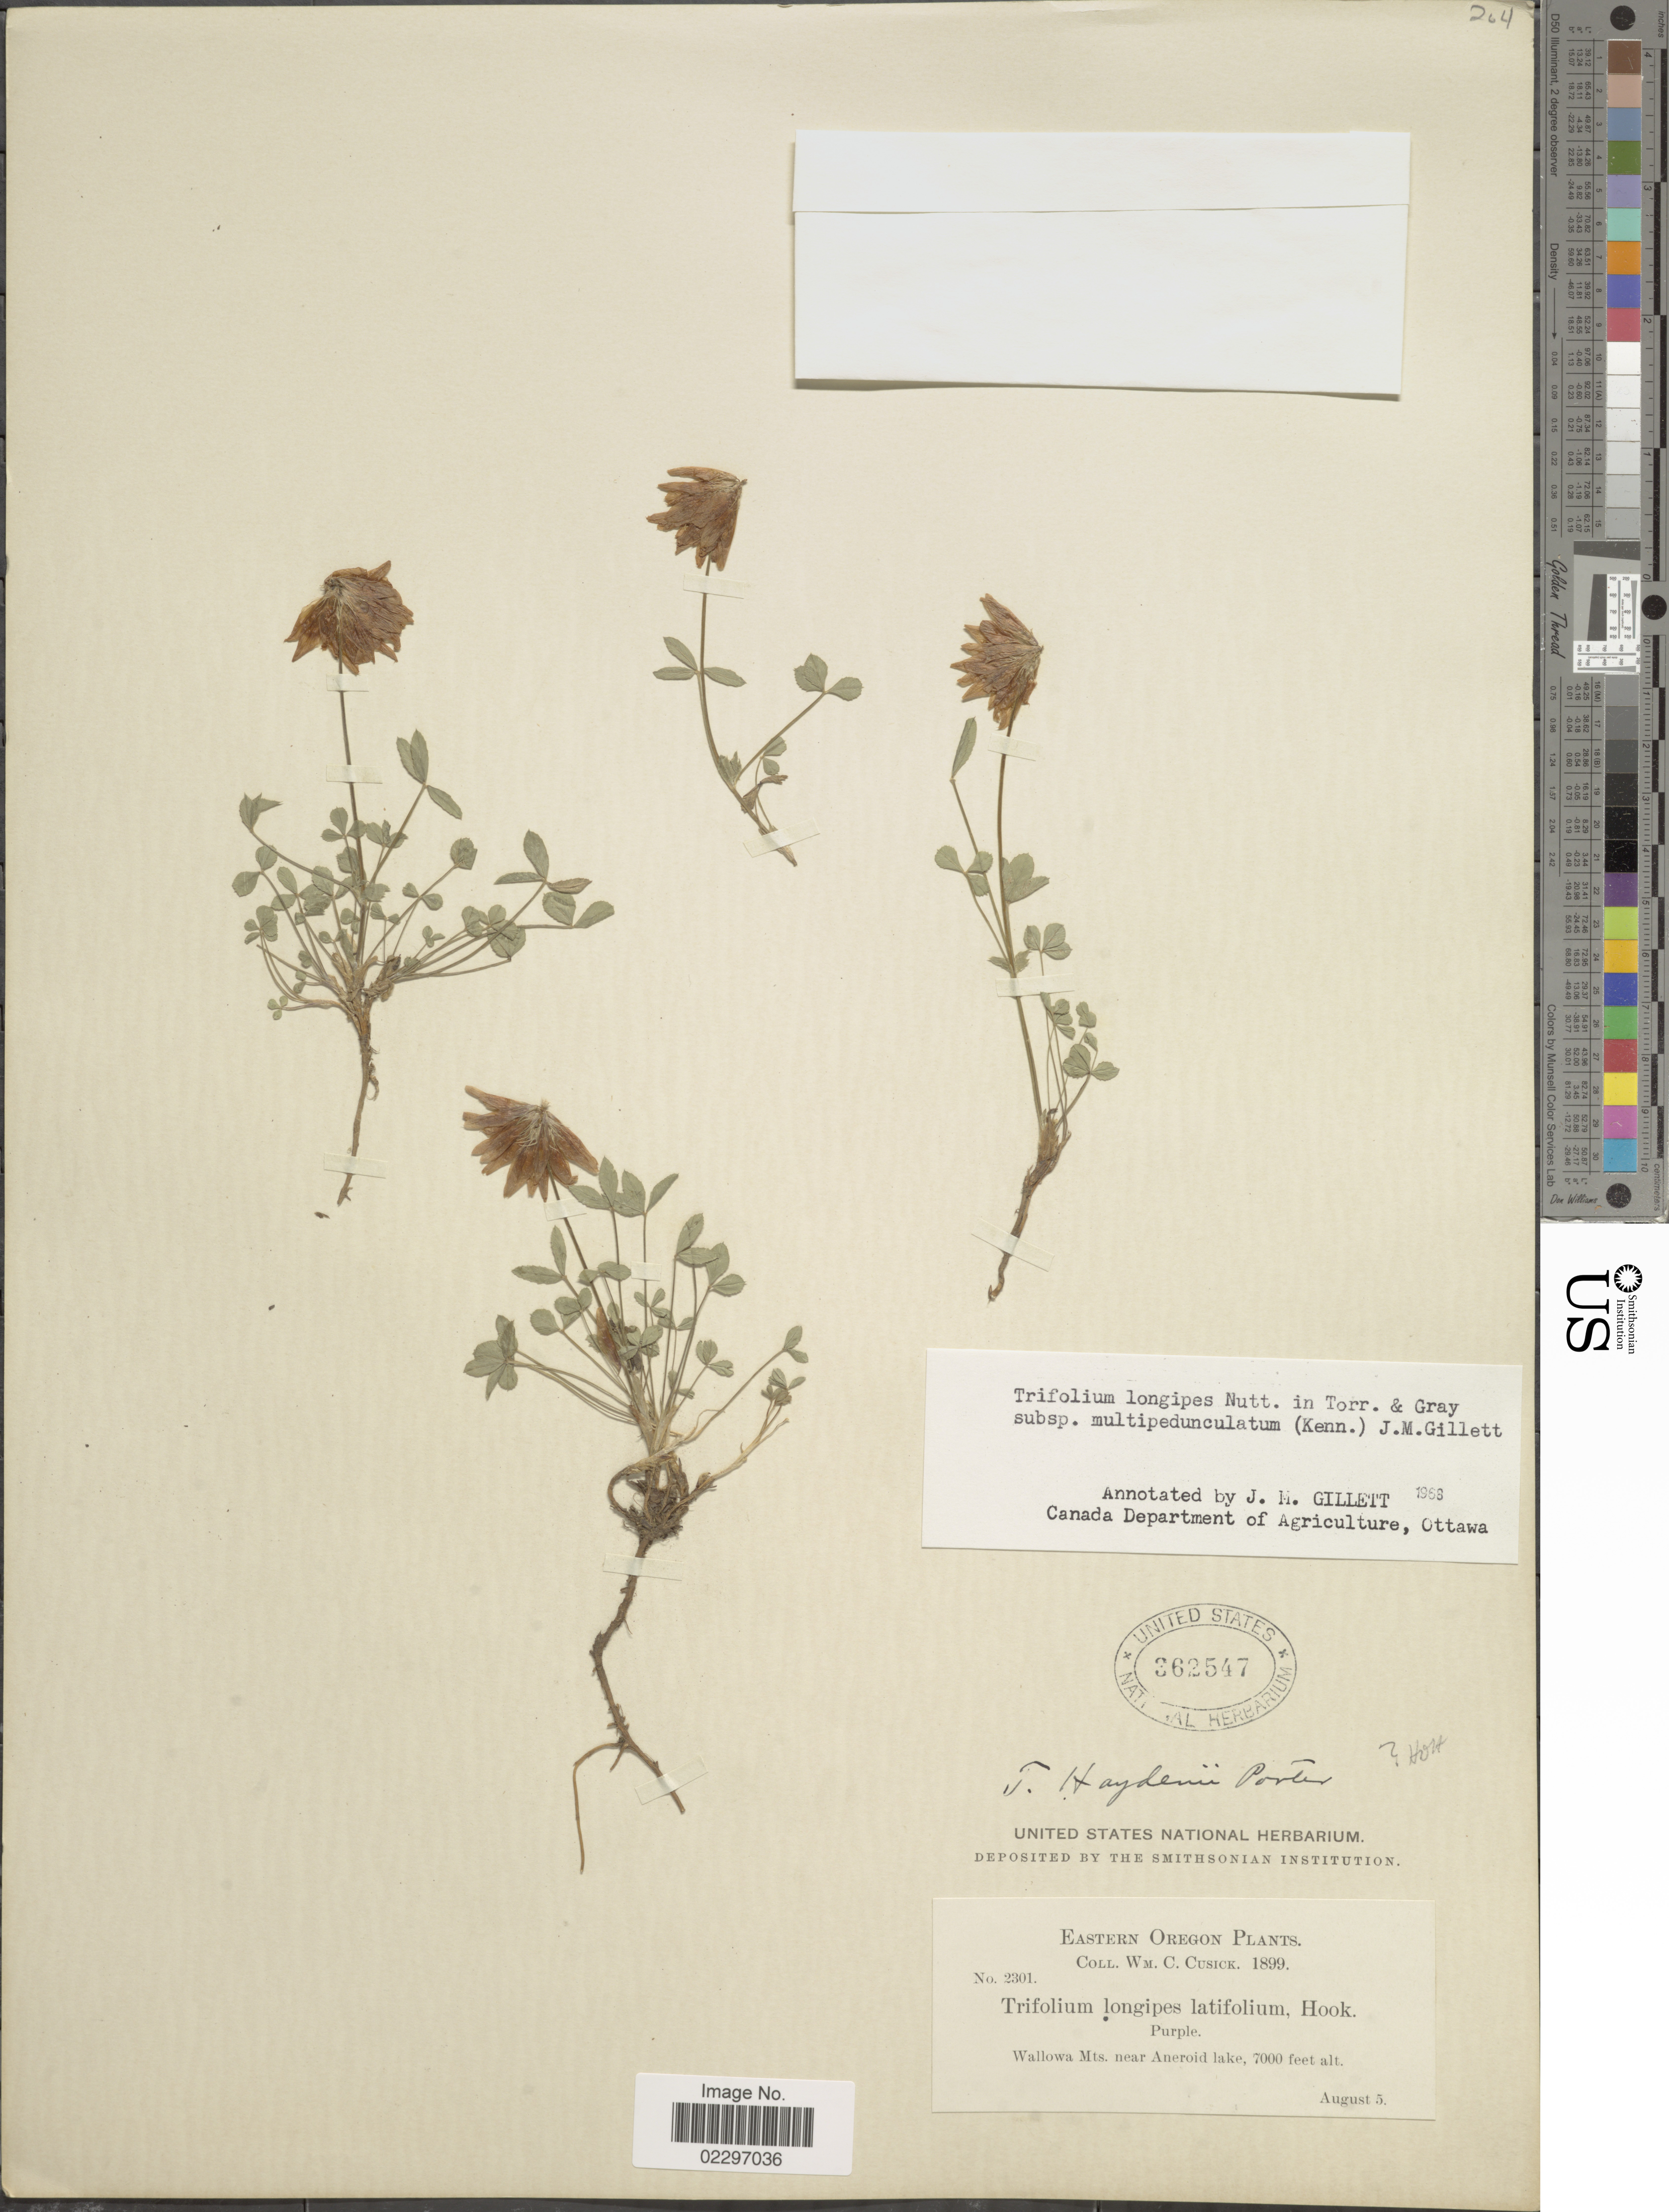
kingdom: Plantae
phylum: Tracheophyta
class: Magnoliopsida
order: Fabales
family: Fabaceae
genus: Trifolium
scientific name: Trifolium longipes subsp. multipedunculatum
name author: (P.B. Kenn.) J.M. Gillett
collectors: W. C. Cusick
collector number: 2301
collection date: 1899-08-05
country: United States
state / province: Oregon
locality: Eastern Oregon. Wallowa Mts. near Aneroid Lake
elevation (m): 2134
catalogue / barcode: US 362547